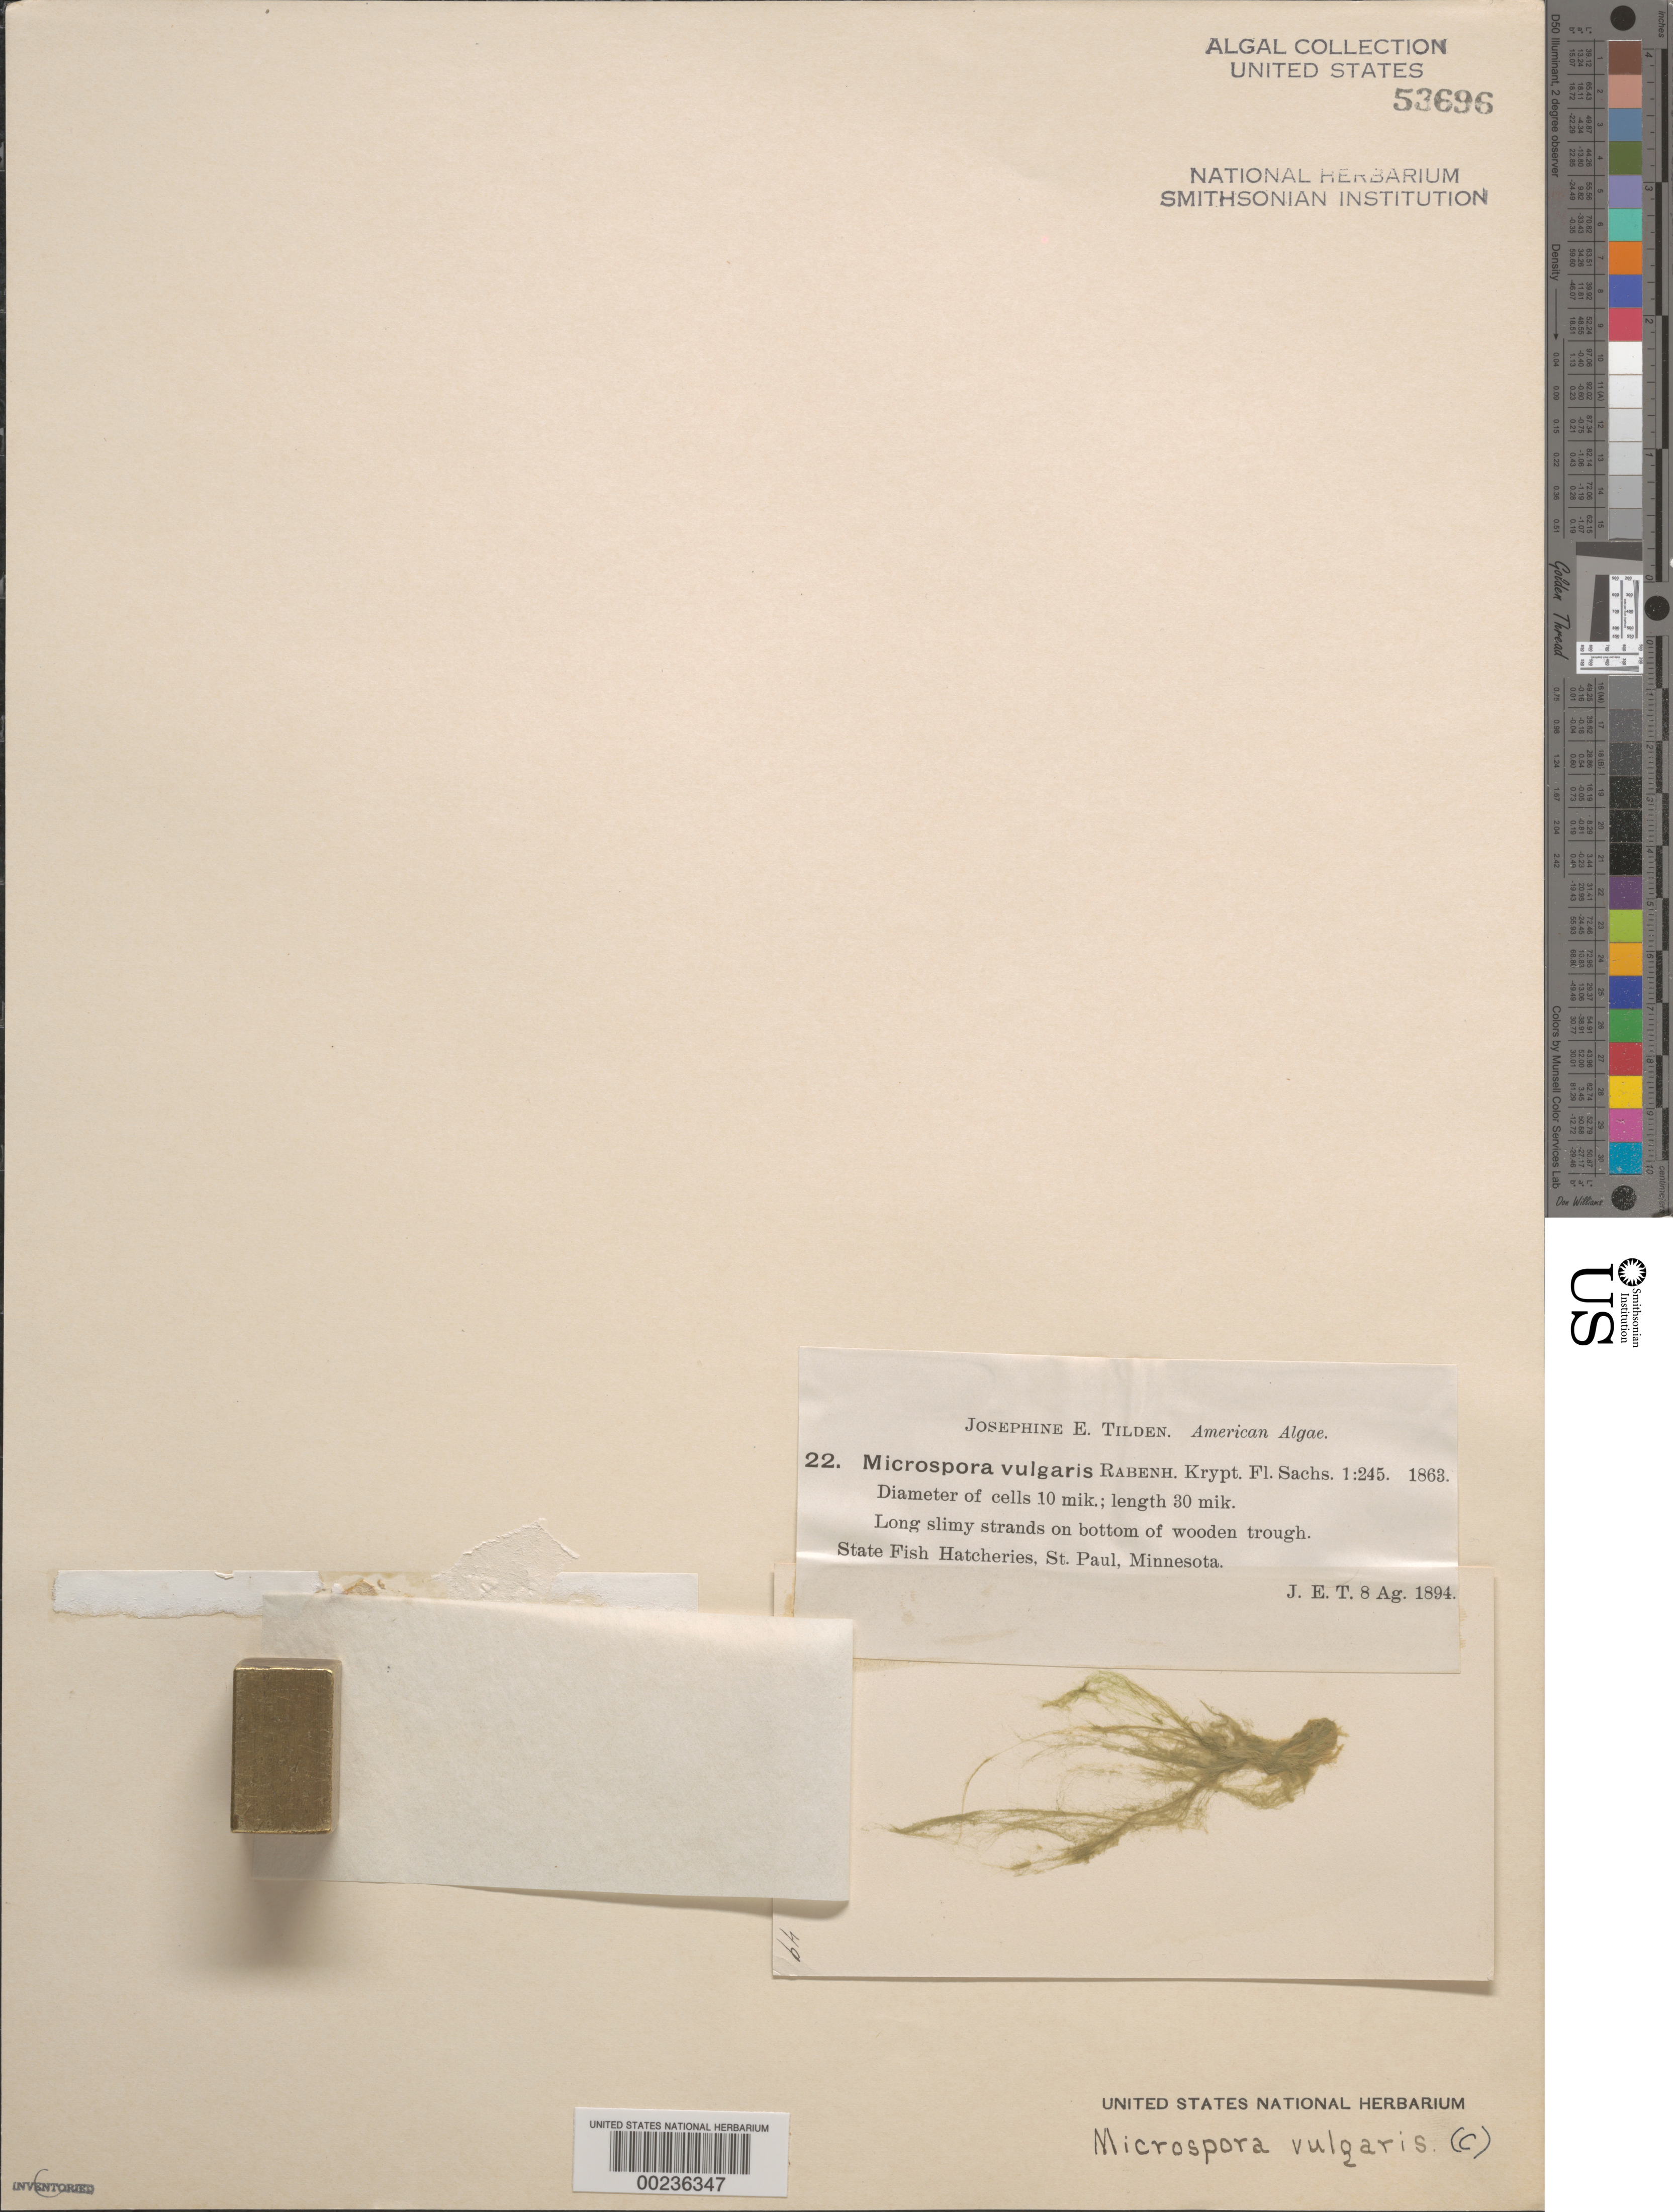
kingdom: Plantae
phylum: Chlorophyta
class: Chlorophyceae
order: Sphaeropleales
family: Microsporaceae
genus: Microspora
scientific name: Microspora vulgaris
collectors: J. E. Tilden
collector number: JET 22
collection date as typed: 08 Aug 1894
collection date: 1894-08-08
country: United States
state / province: Minnesota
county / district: Ramsey County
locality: St. Paul, State Fish Hatcheries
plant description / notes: Tilden, American Algae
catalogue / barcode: US 53696